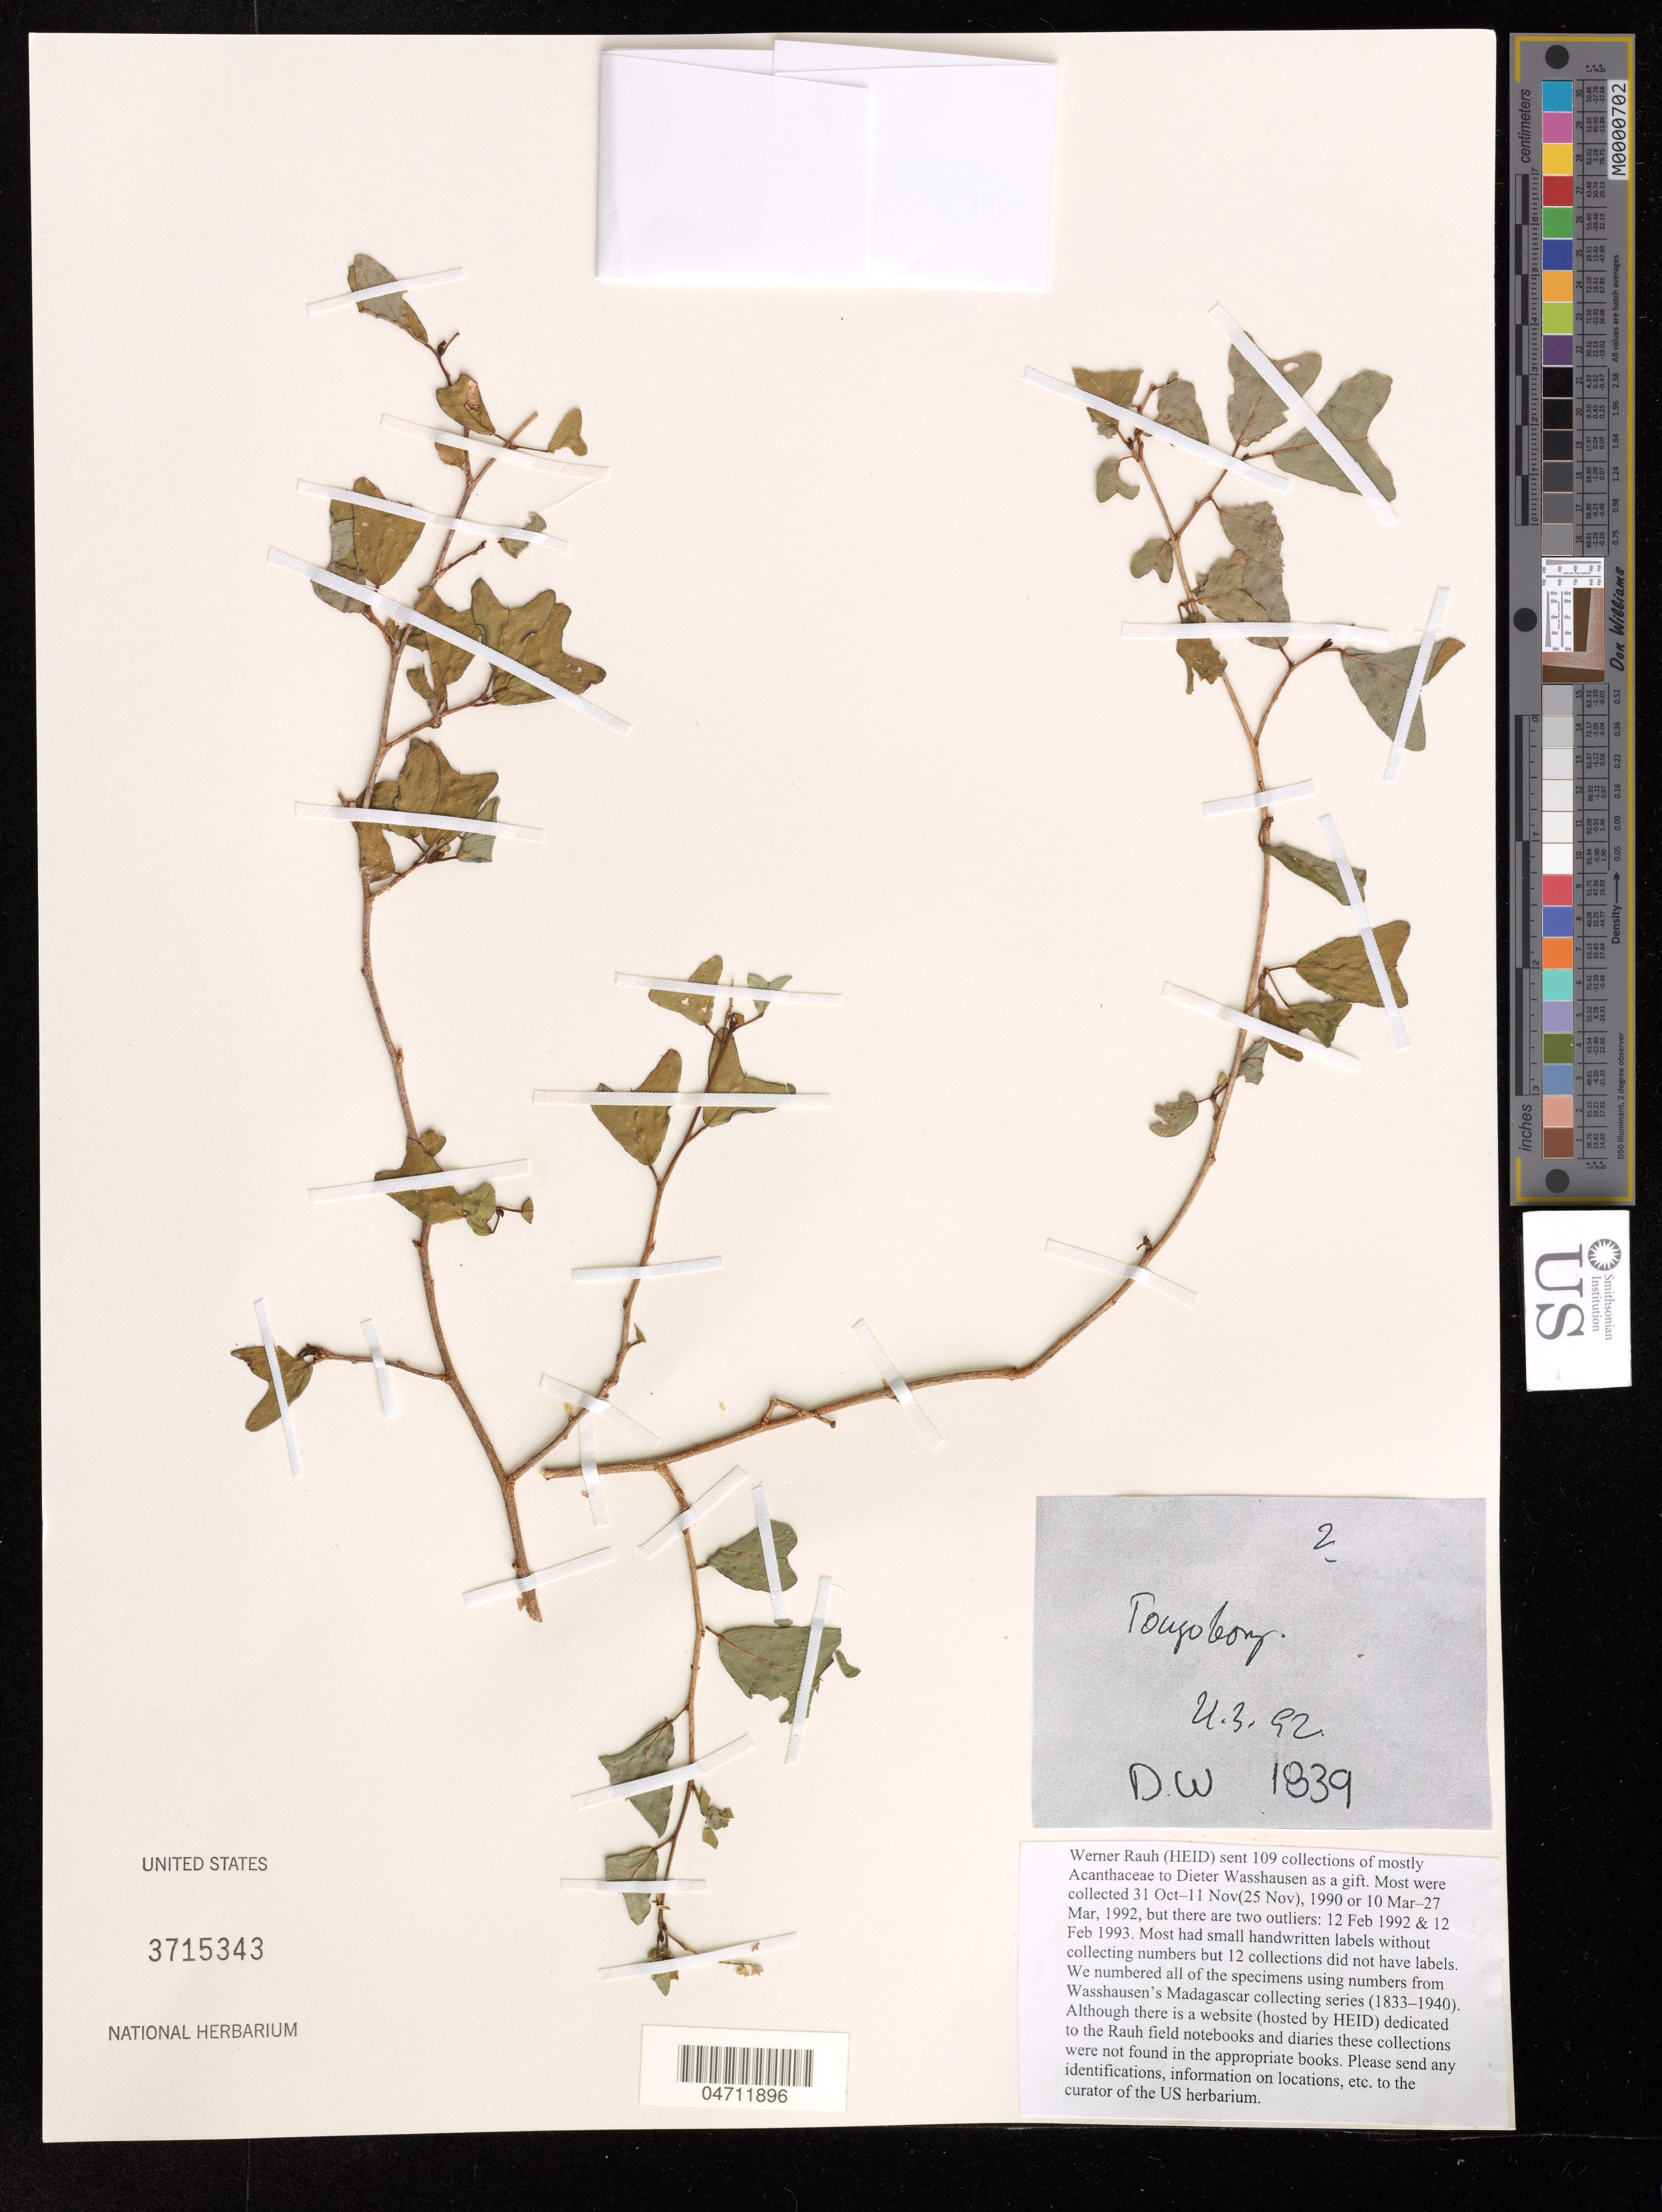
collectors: W. Rauh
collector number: DW 1839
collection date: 1992-03-21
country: Madagascar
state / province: Tulear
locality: Tongobory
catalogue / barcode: US 3715343